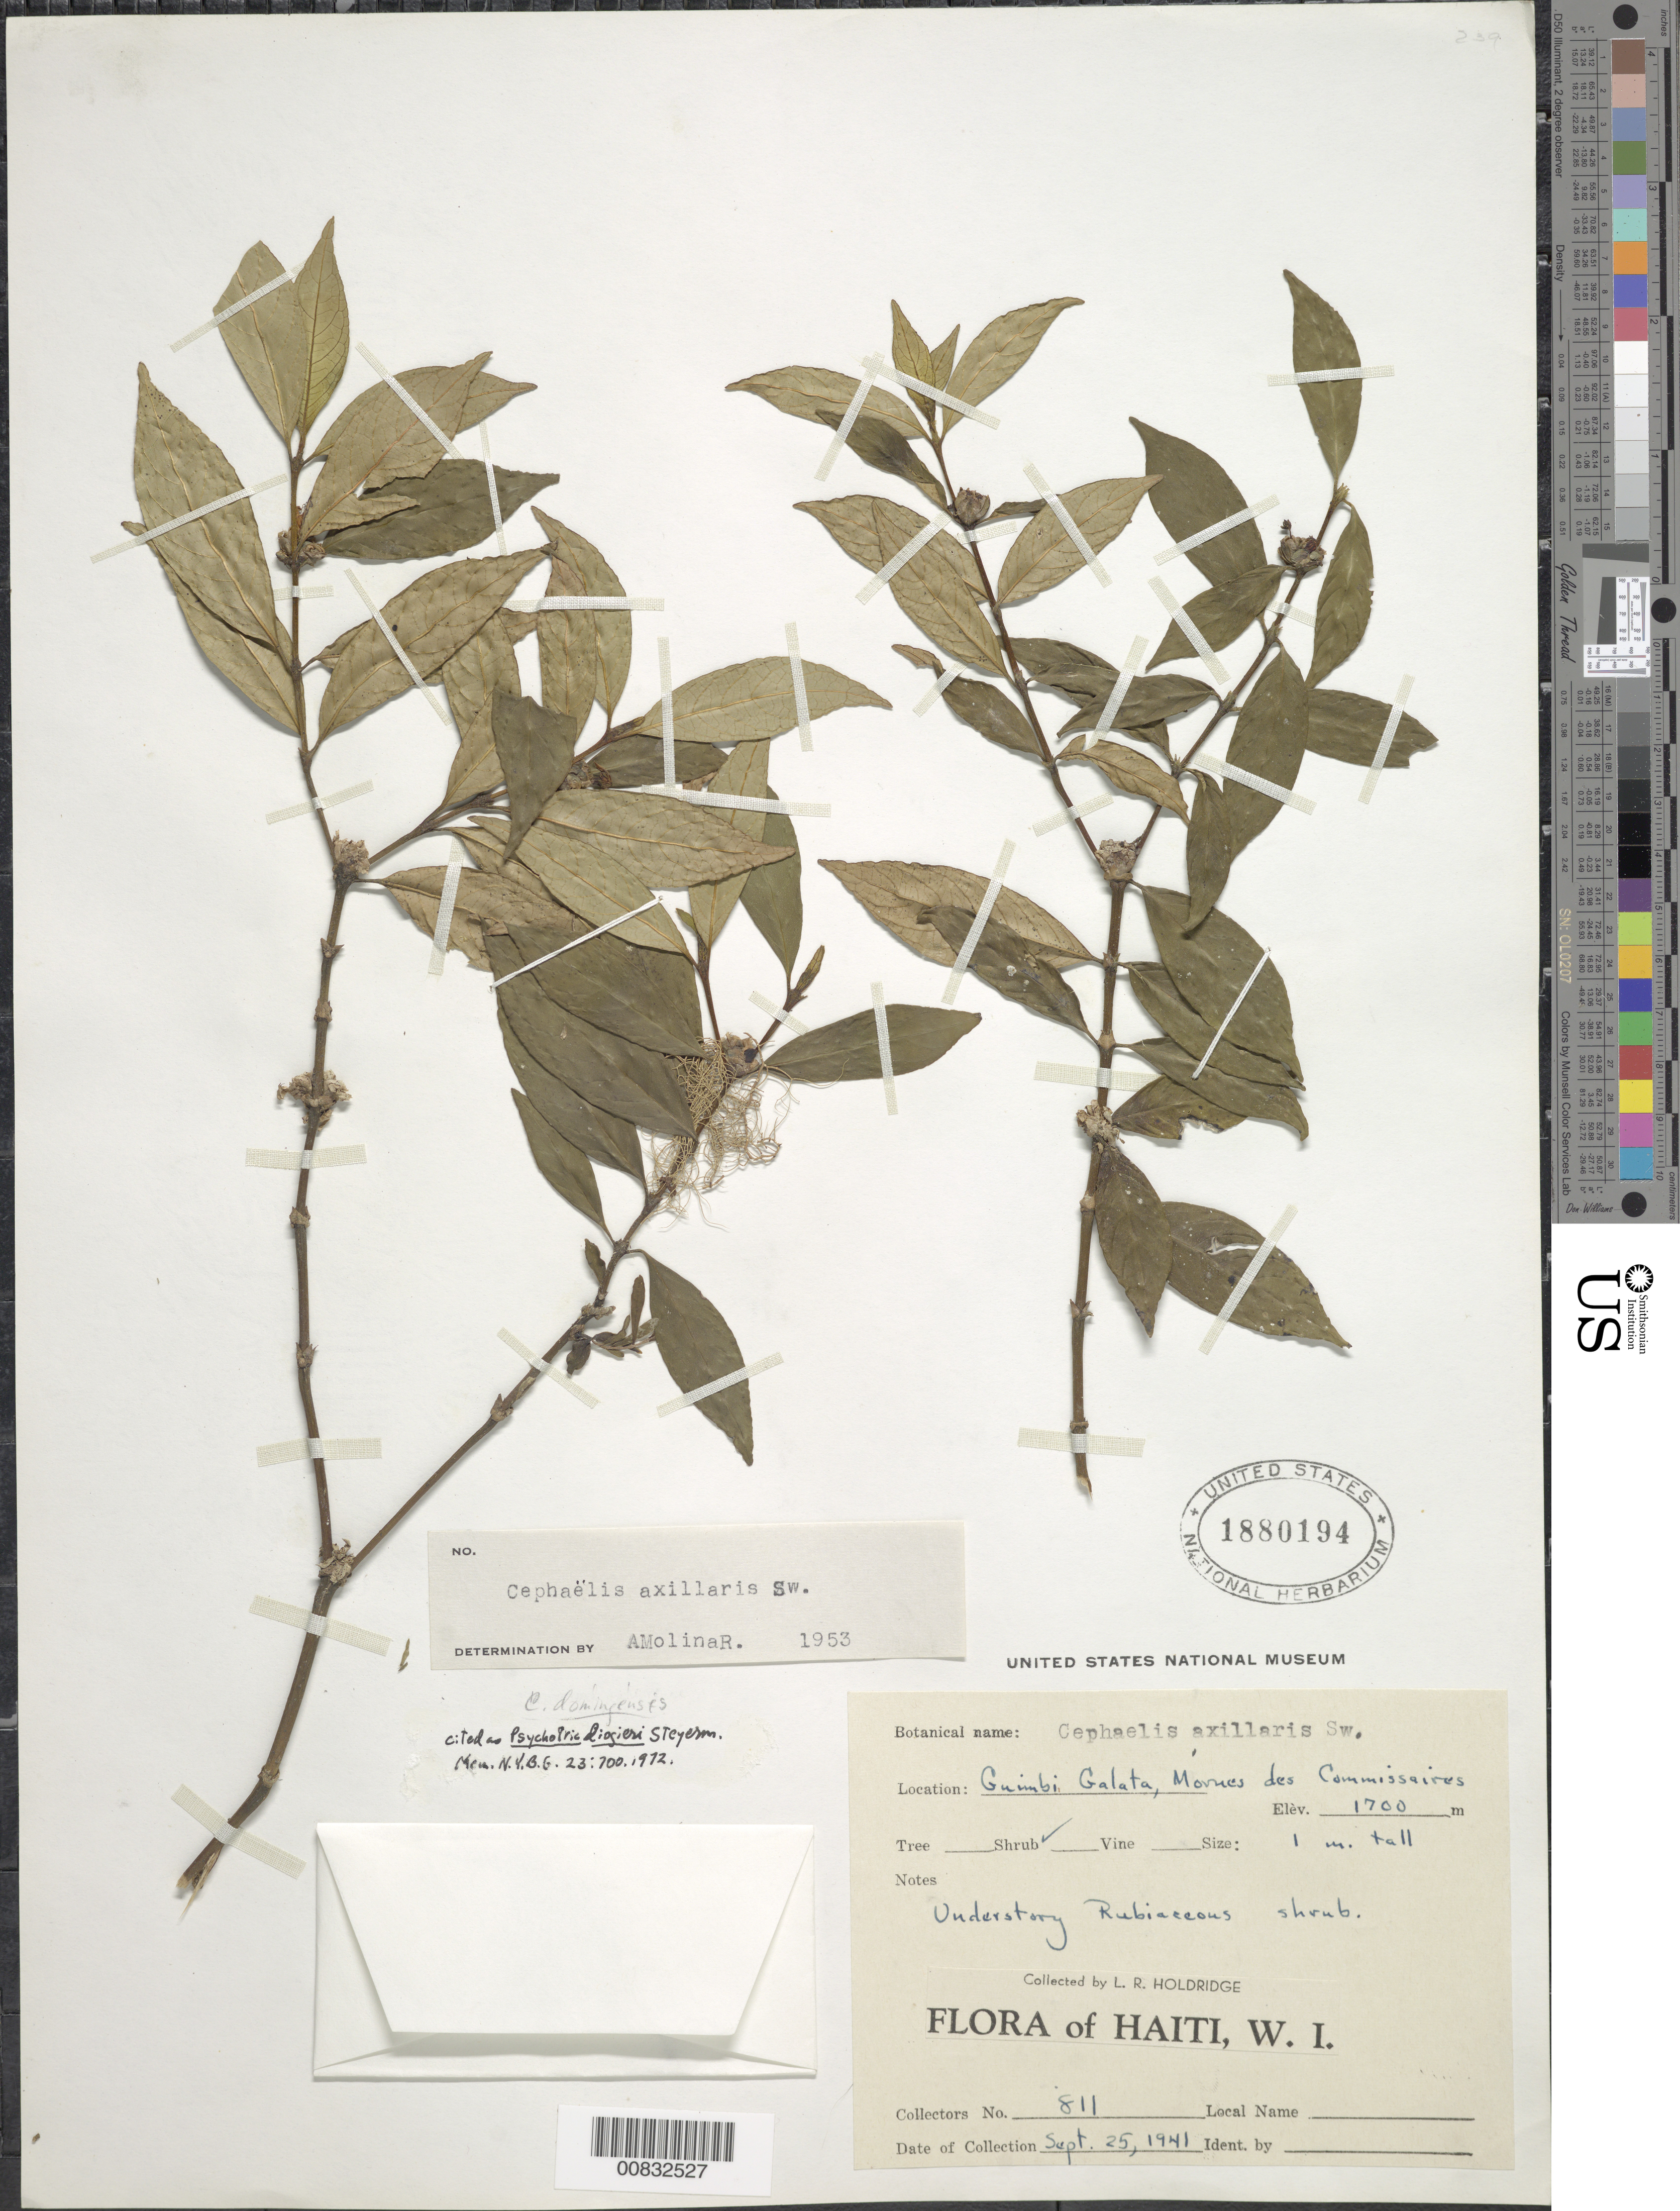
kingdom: Plantae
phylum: Tracheophyta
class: Magnoliopsida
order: Gentianales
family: Rubiaceae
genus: Psychotria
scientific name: Psychotria liogieri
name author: Steyerm.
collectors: L. Holdridge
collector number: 811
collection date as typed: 25 Sep 1941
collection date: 1941-09-25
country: Haiti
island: Hispaniola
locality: Guimbi Galata, Mornes des Commissaires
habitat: Understory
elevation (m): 1700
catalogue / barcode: US 1880194